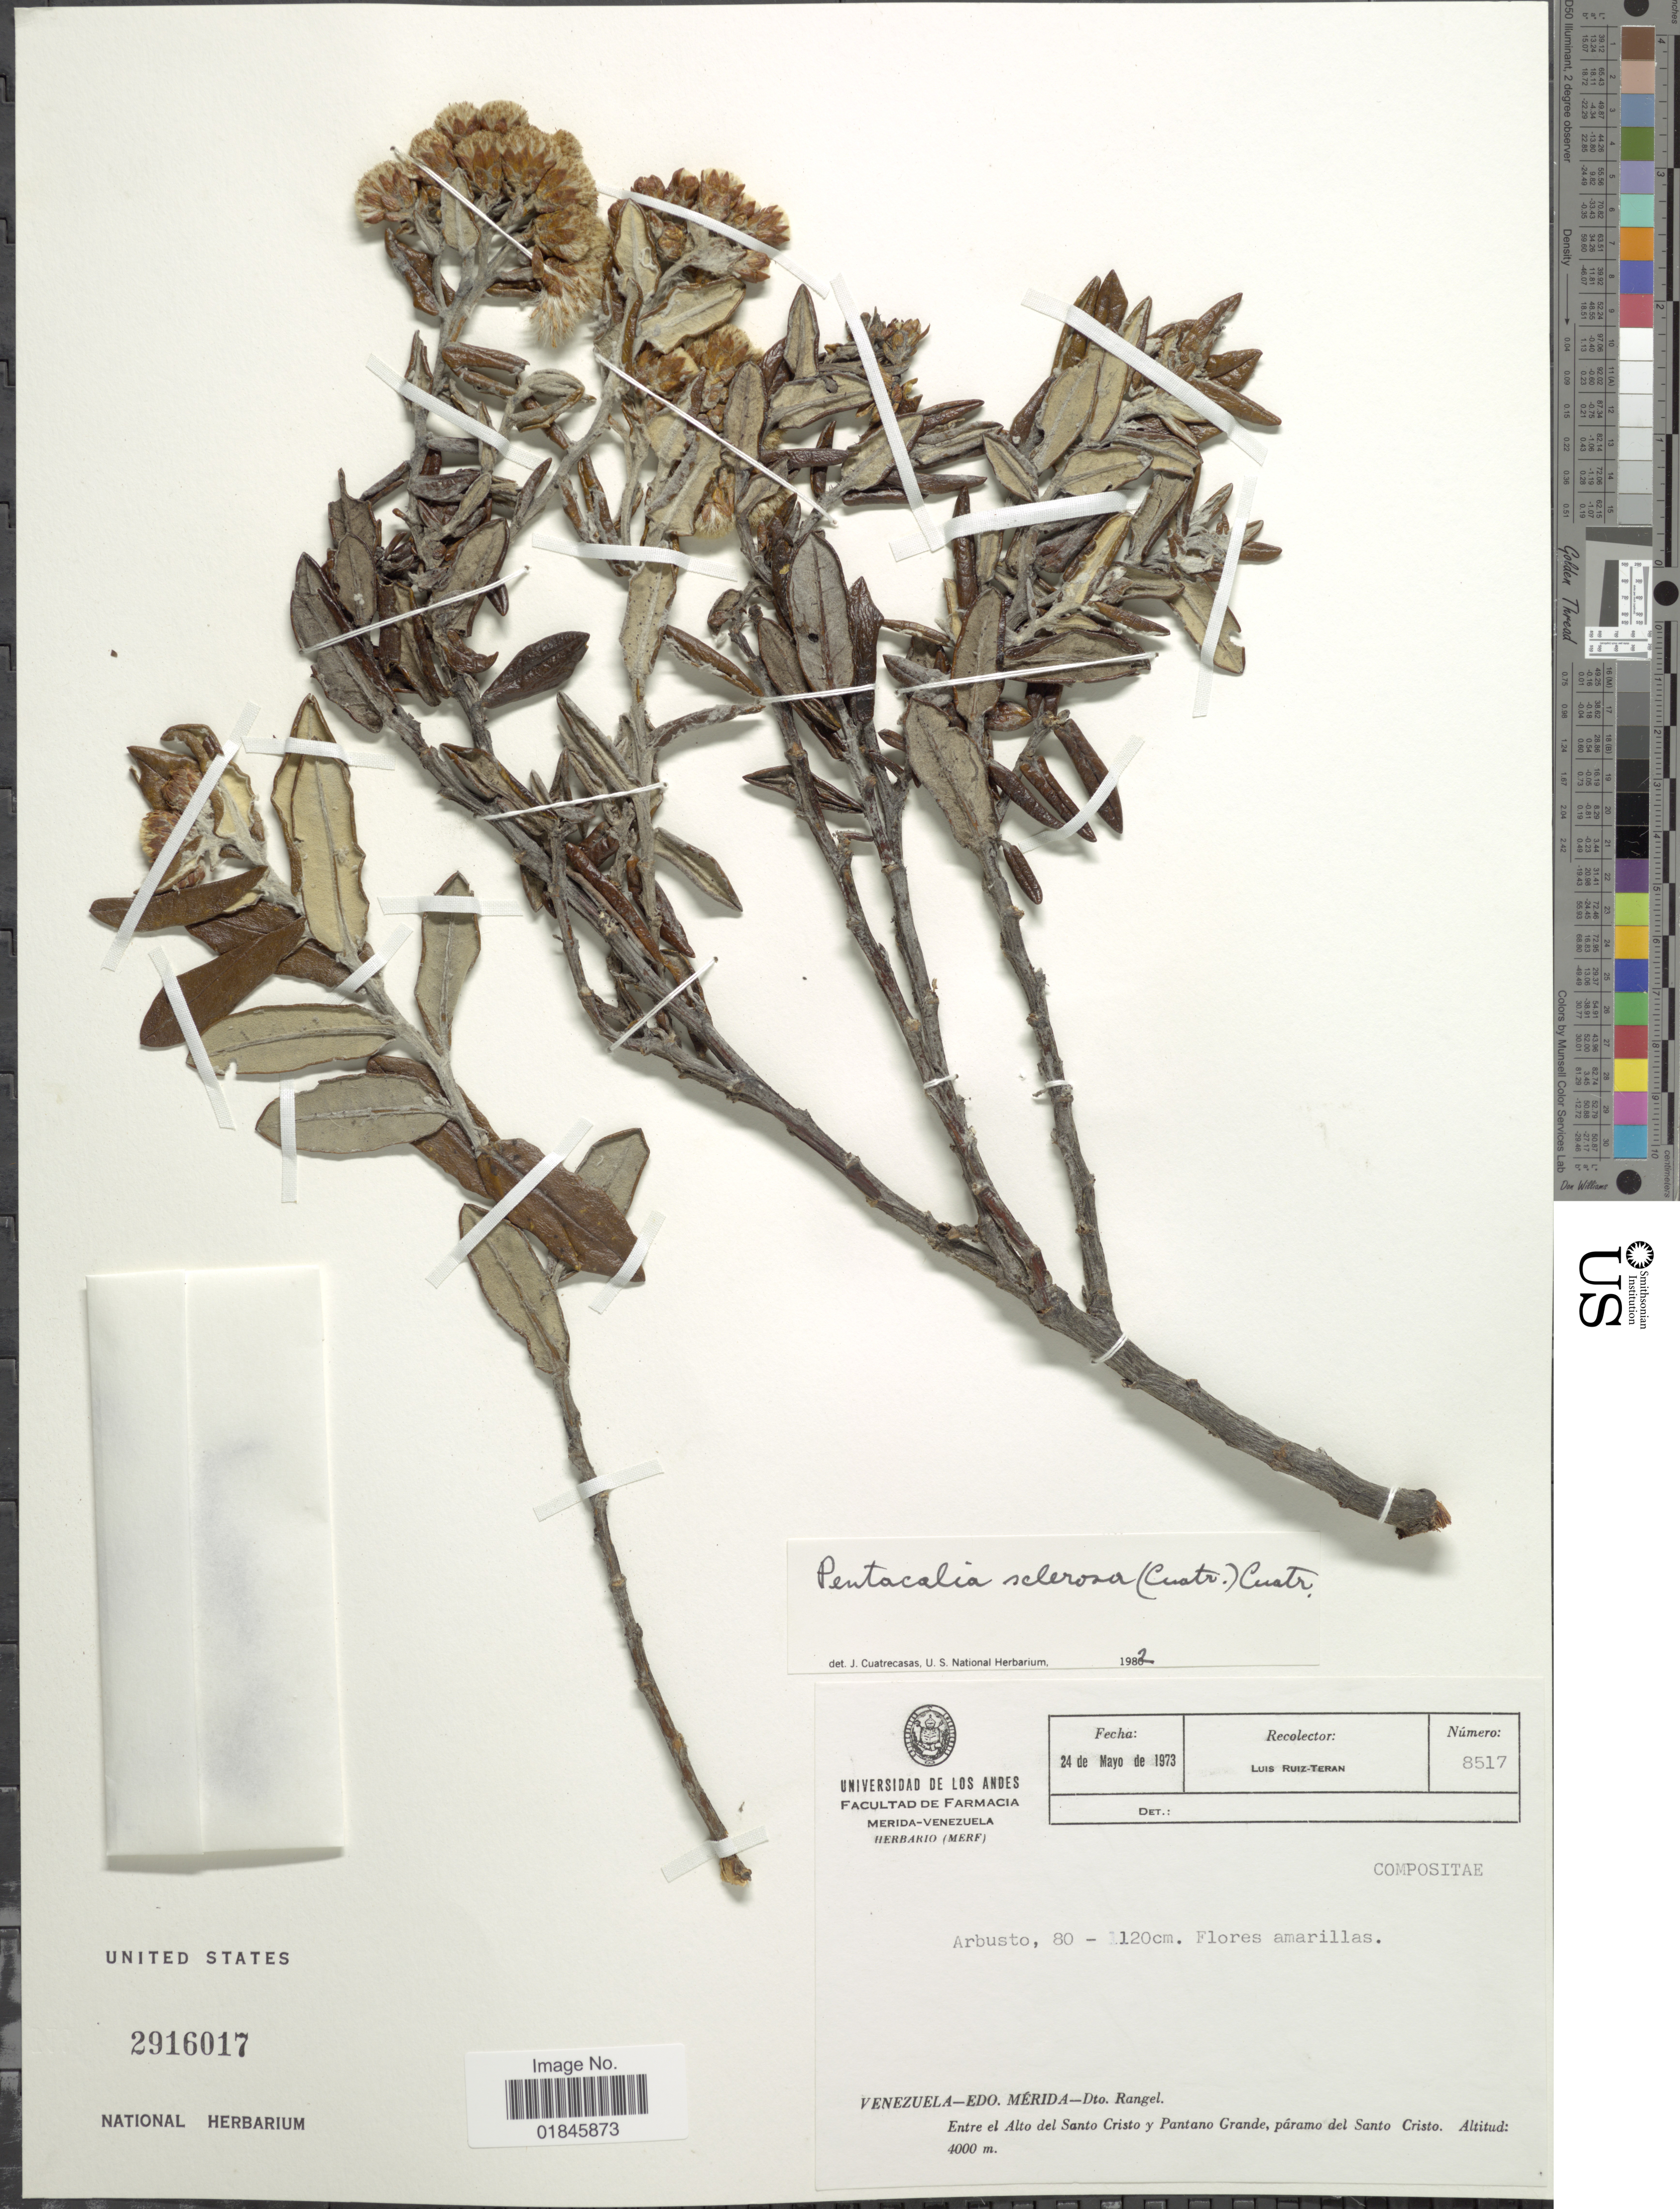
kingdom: Plantae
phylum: Tracheophyta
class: Magnoliopsida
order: Asterales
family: Asteraceae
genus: Pentacalia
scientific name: Pentacalia sclerosa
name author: (Cuatrec.) Cuatrec.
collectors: L. Teran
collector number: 8517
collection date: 1973-05-24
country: Venezuela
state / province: Mérida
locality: Venezuela - Edo. Mérida - Dto. Rangel. Entre el Alto del Santo Cristo y Pantano Grande, páramo del Santo Cristo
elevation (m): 4000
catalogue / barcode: US 2916017